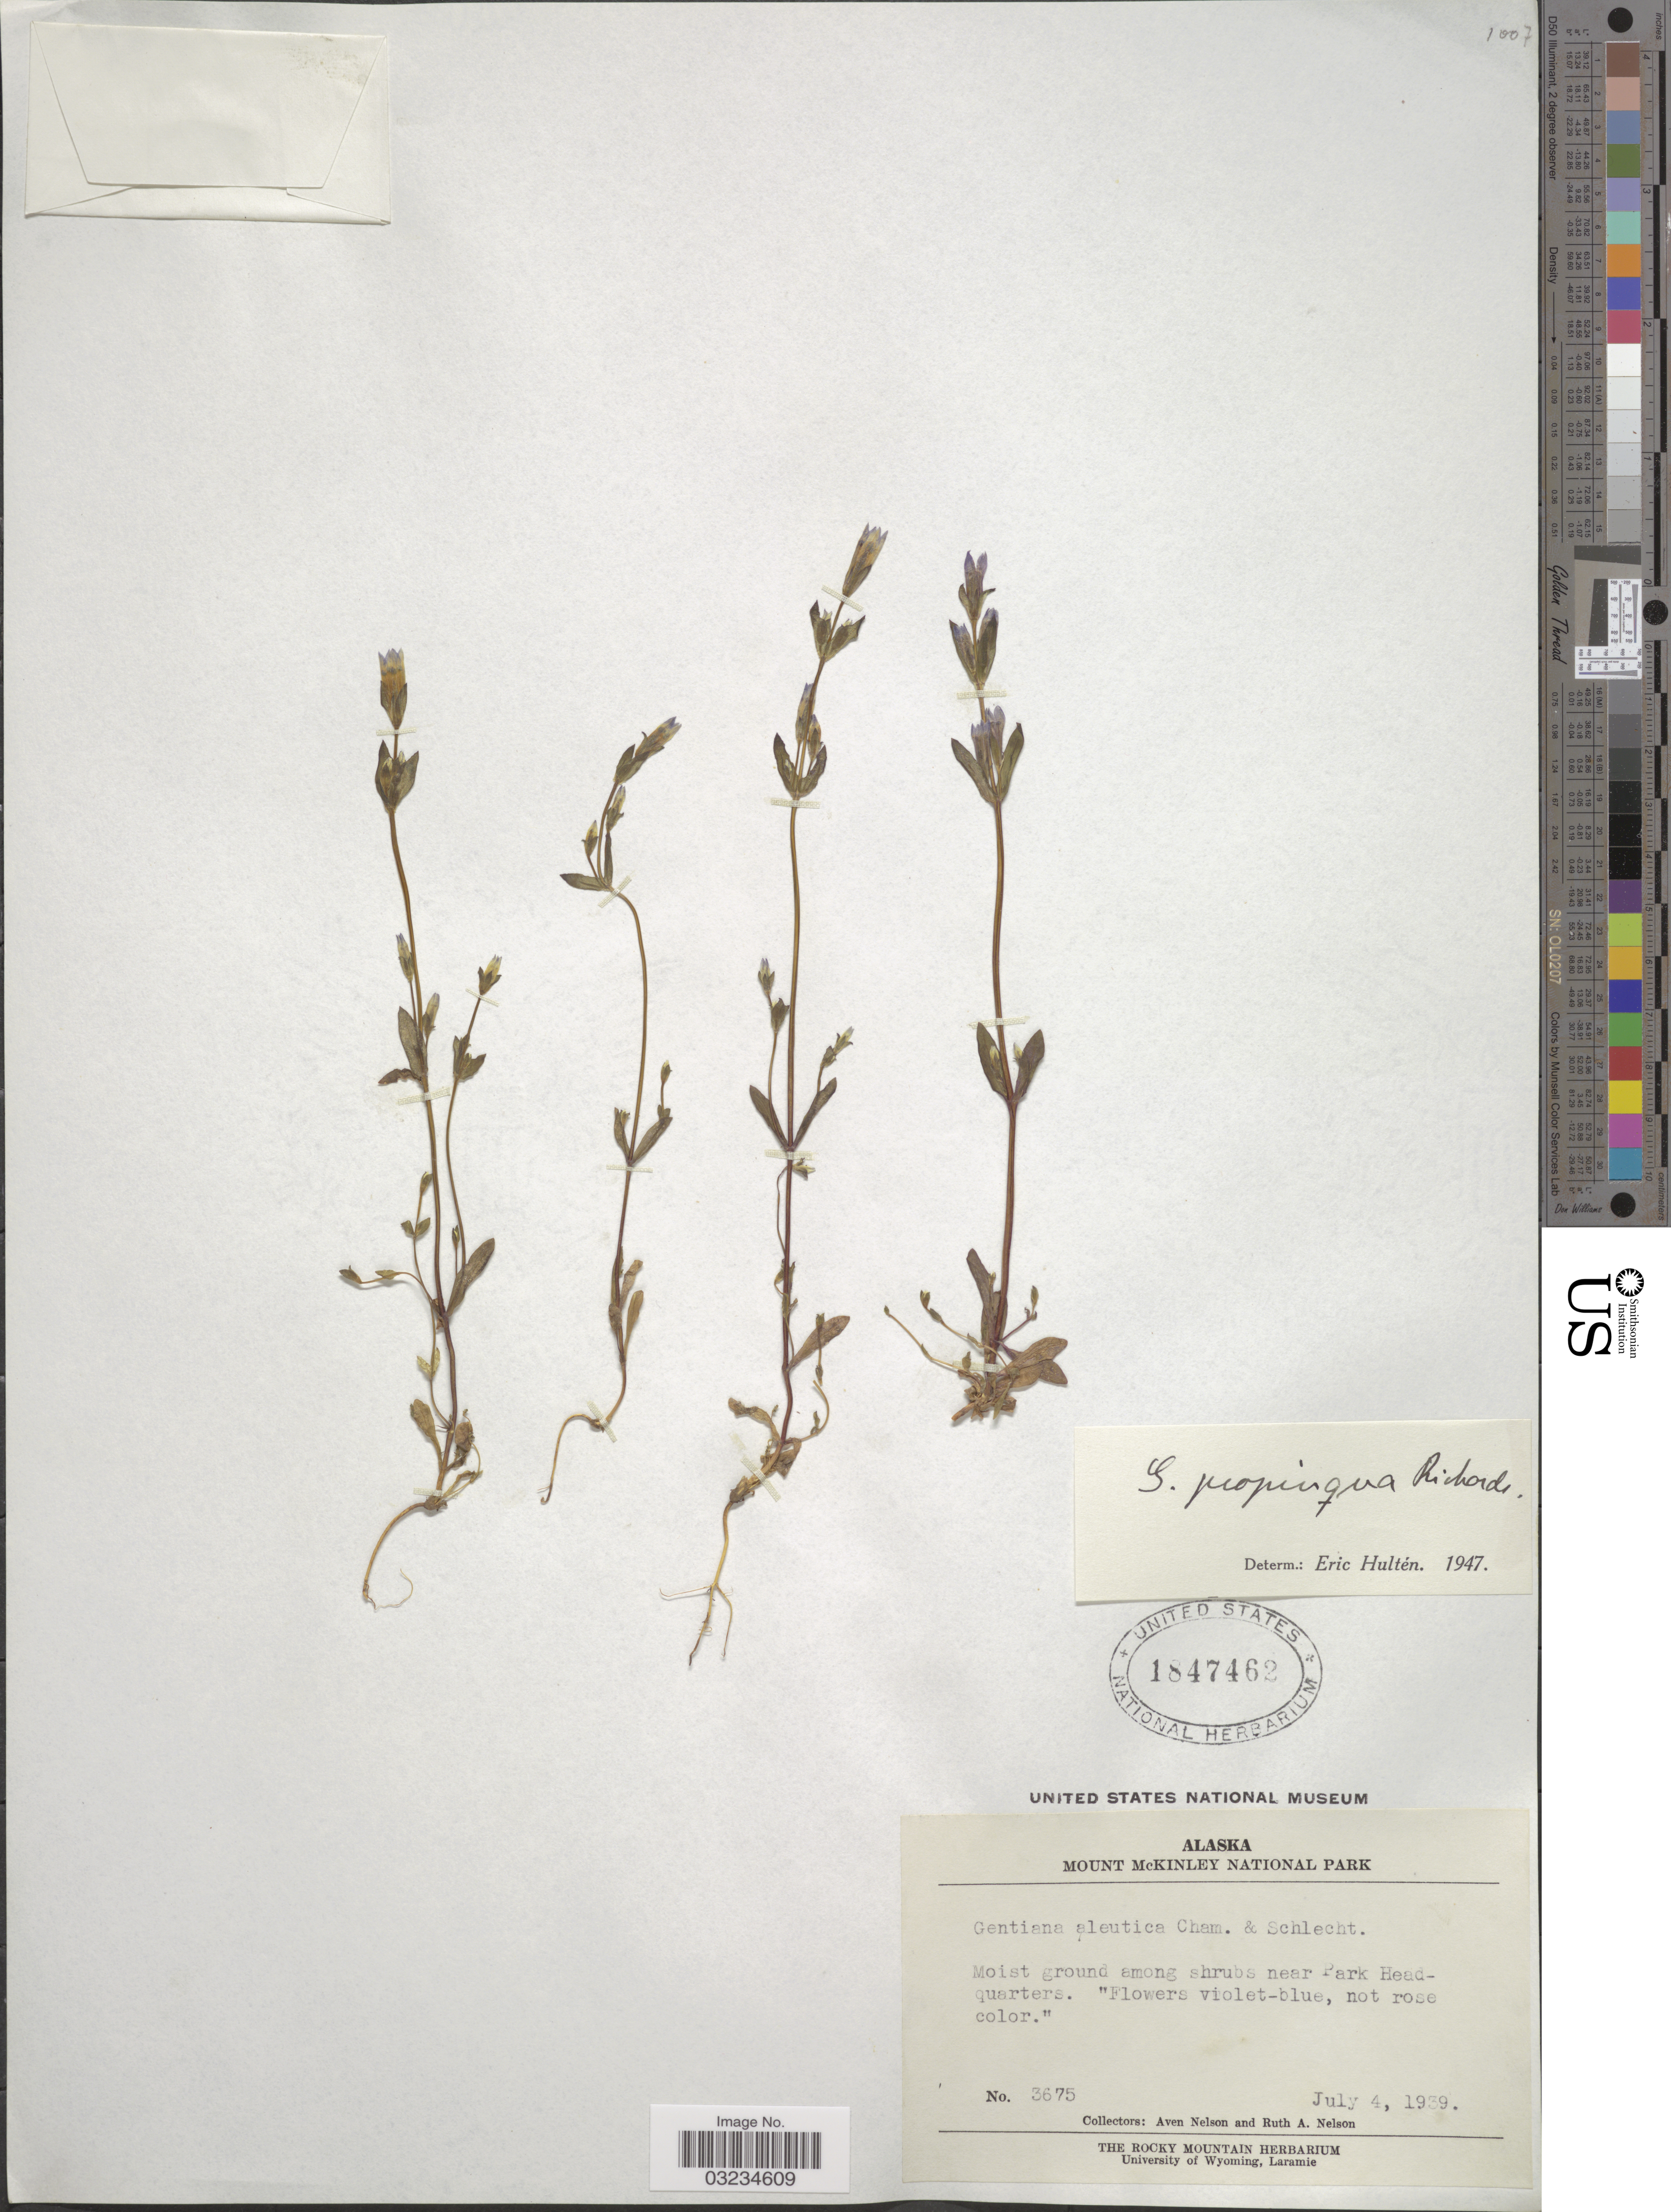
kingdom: Plantae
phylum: Tracheophyta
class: Magnoliopsida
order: Gentianales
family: Gentianaceae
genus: Gentiana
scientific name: Gentiana propinqua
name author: Richards.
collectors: A. Nelson & R. A. Nelson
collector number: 3675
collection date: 1939-07-04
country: United States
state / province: Alaska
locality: Mount McKinley National Park. Moist ground among shrubs near Park Headquarters.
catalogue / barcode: US 1847462